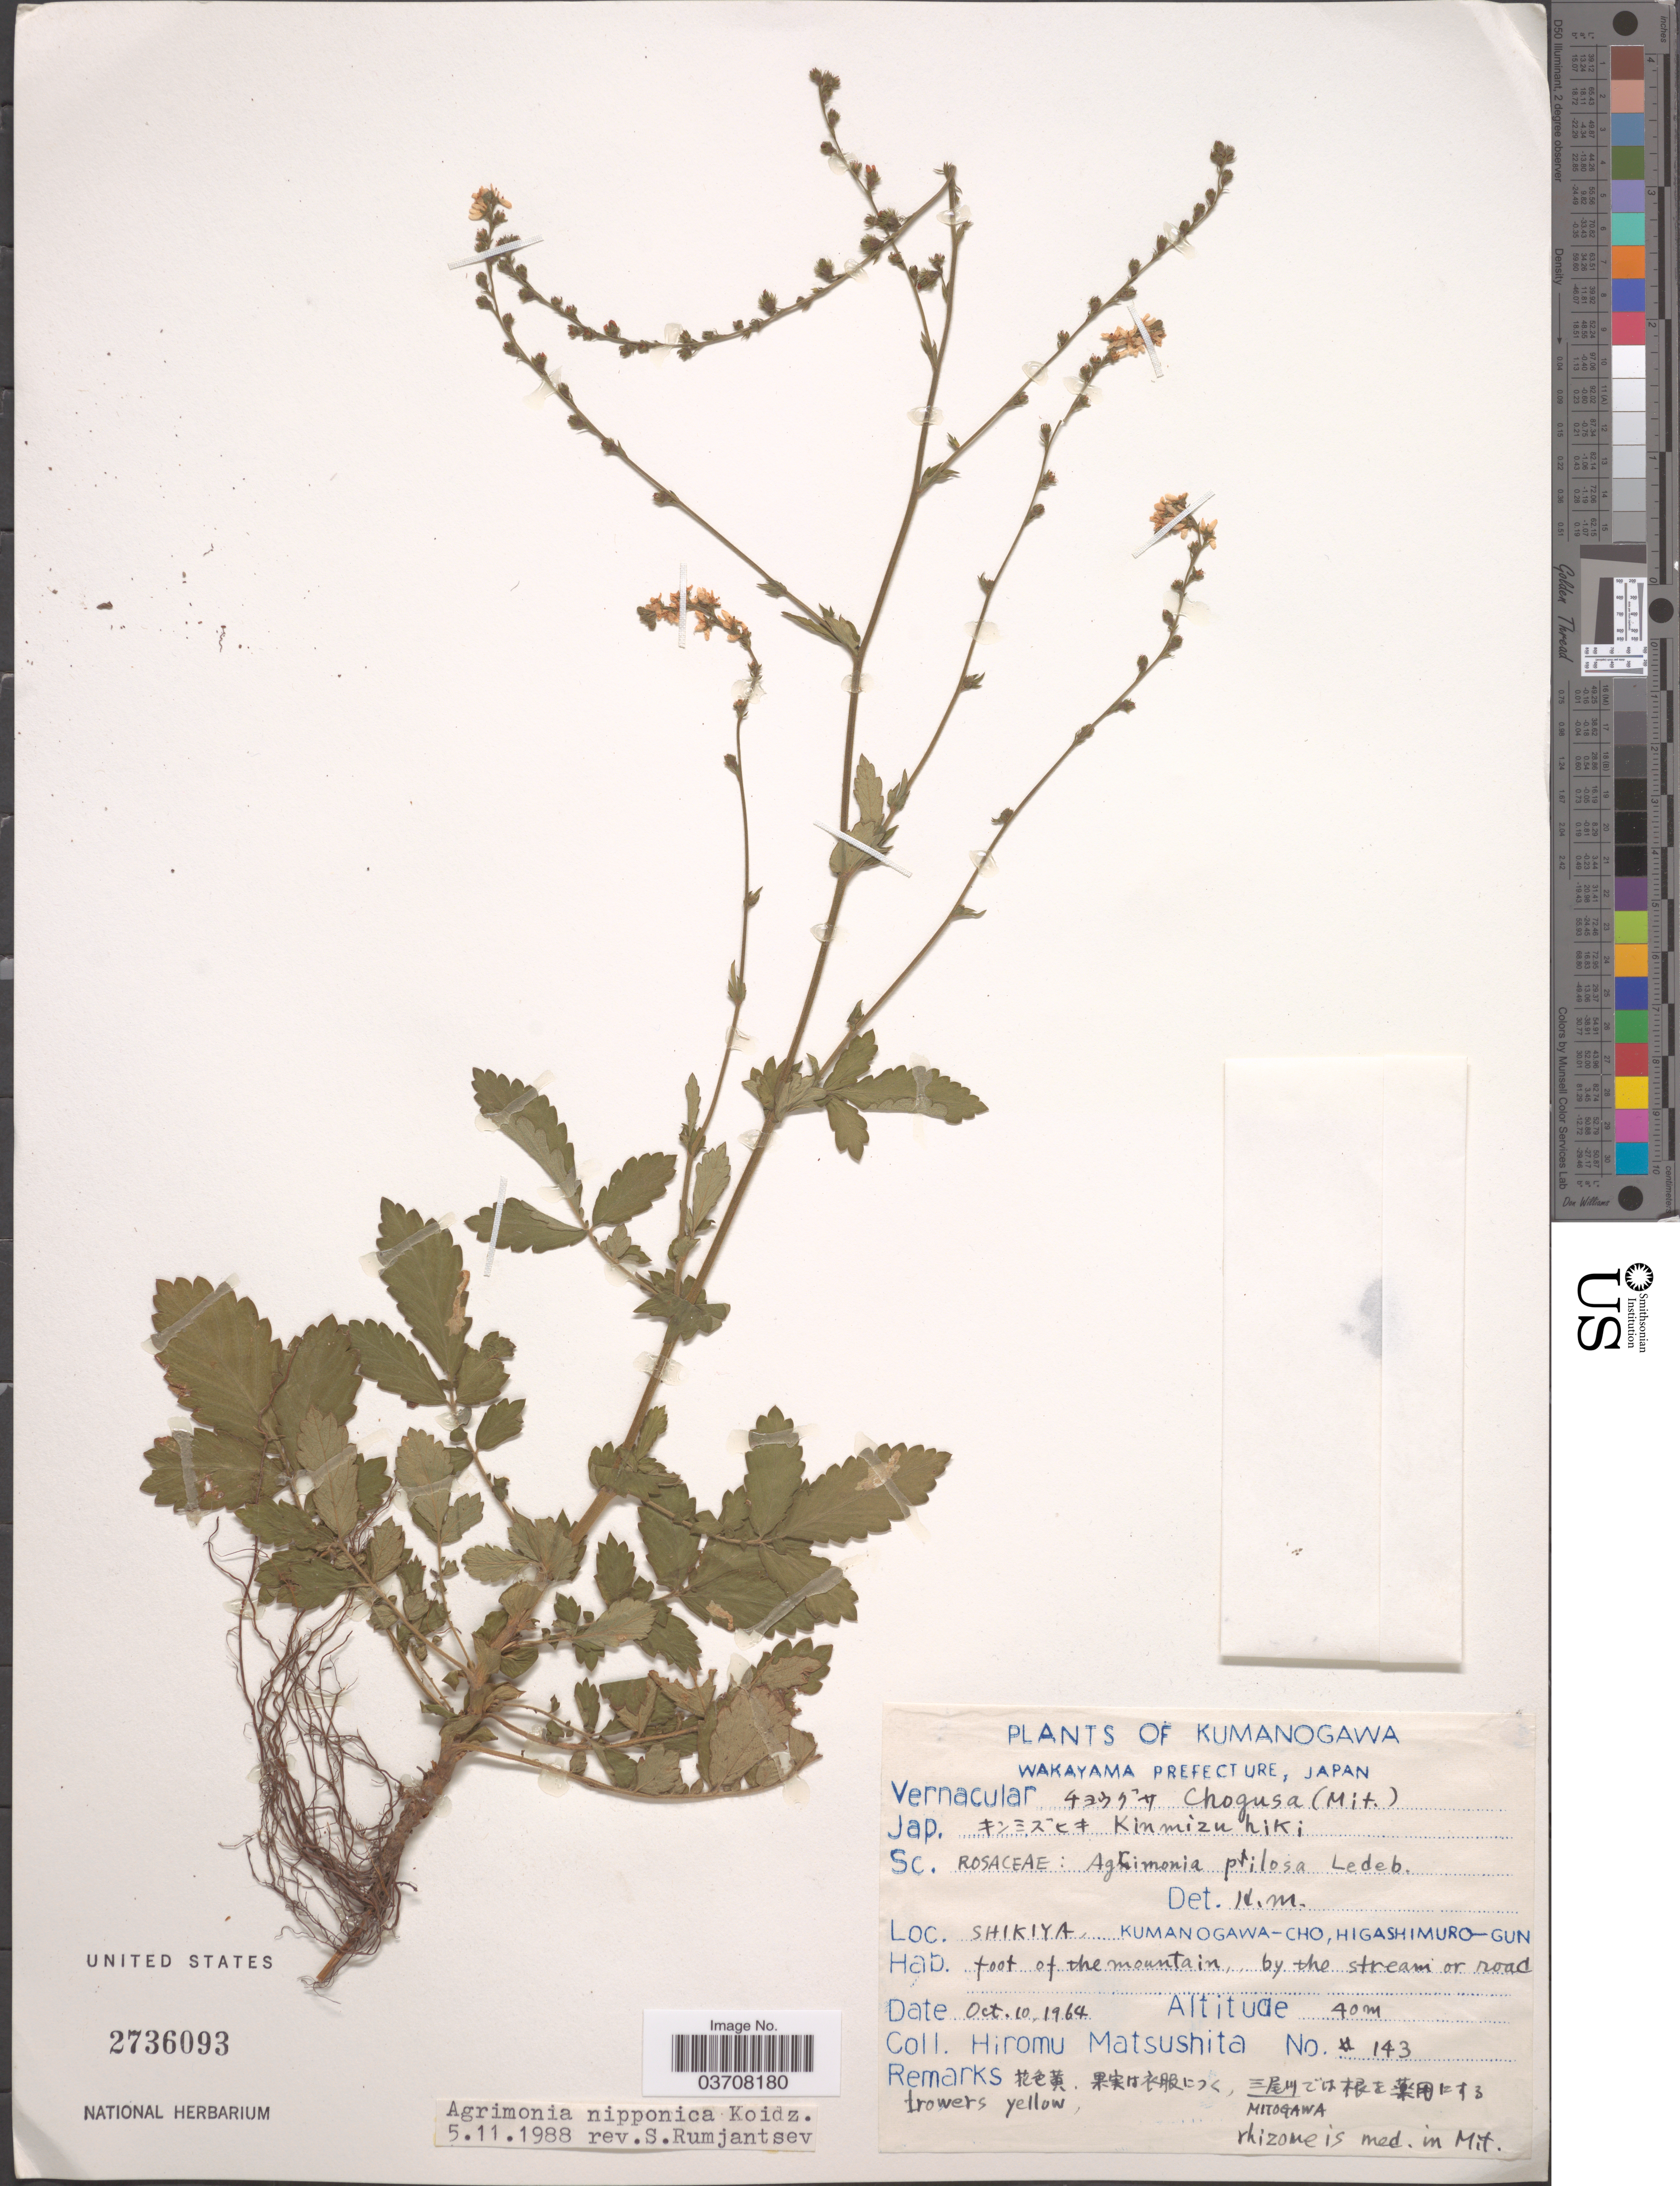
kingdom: Plantae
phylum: Tracheophyta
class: Magnoliopsida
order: Rosales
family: Rosaceae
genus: Agrimonia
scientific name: Agrimonia nipponica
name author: Koidz.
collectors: H. Matsushita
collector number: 143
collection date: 1964-10-10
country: Japan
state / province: Wakayama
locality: Kumanogawa. Wakayama Prefecture. Shikiya, Kumanogawa-Cho, Higashimuro-Gun.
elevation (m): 40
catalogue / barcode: US 2736093